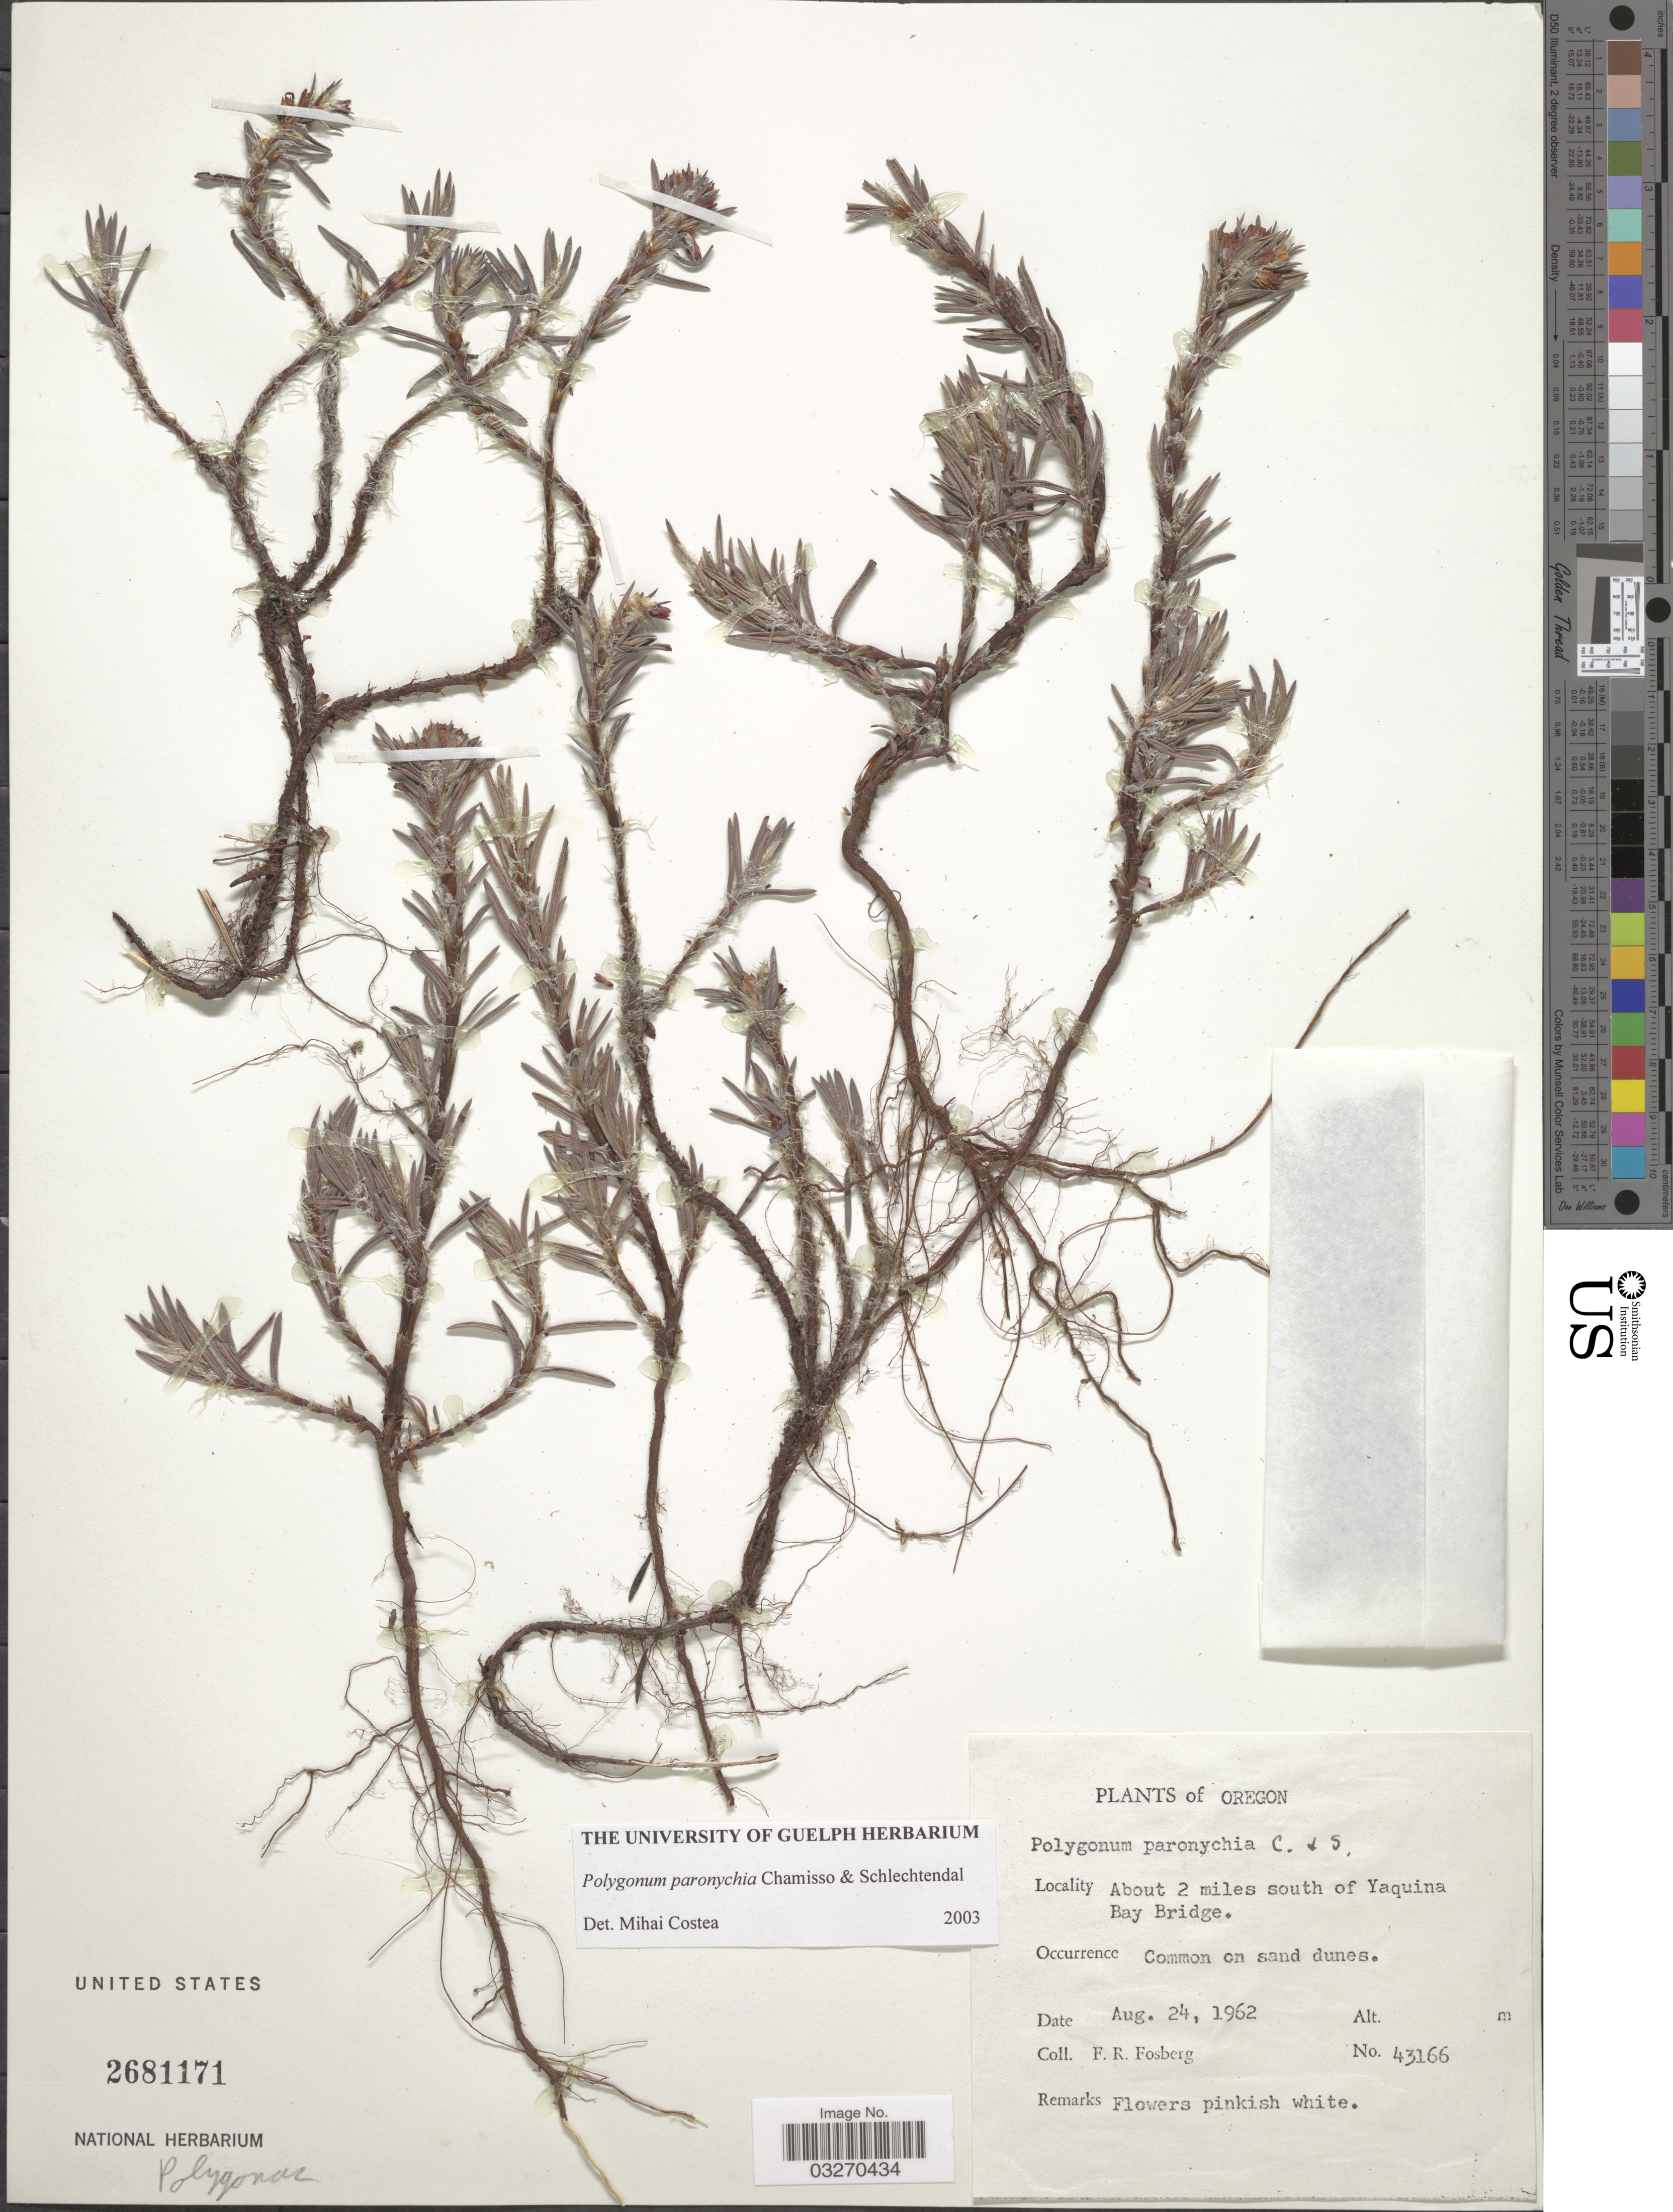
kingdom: Plantae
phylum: Tracheophyta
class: Magnoliopsida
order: Caryophyllales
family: Polygonaceae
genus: Polygonum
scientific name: Polygonum paronychia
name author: Cham. & Schltdl.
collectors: F. R. Fosberg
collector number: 43166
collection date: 1962-08-24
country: United States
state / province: Oregon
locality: About 2 miles south of Yaquina Bay Bridge.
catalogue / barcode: US 2681171